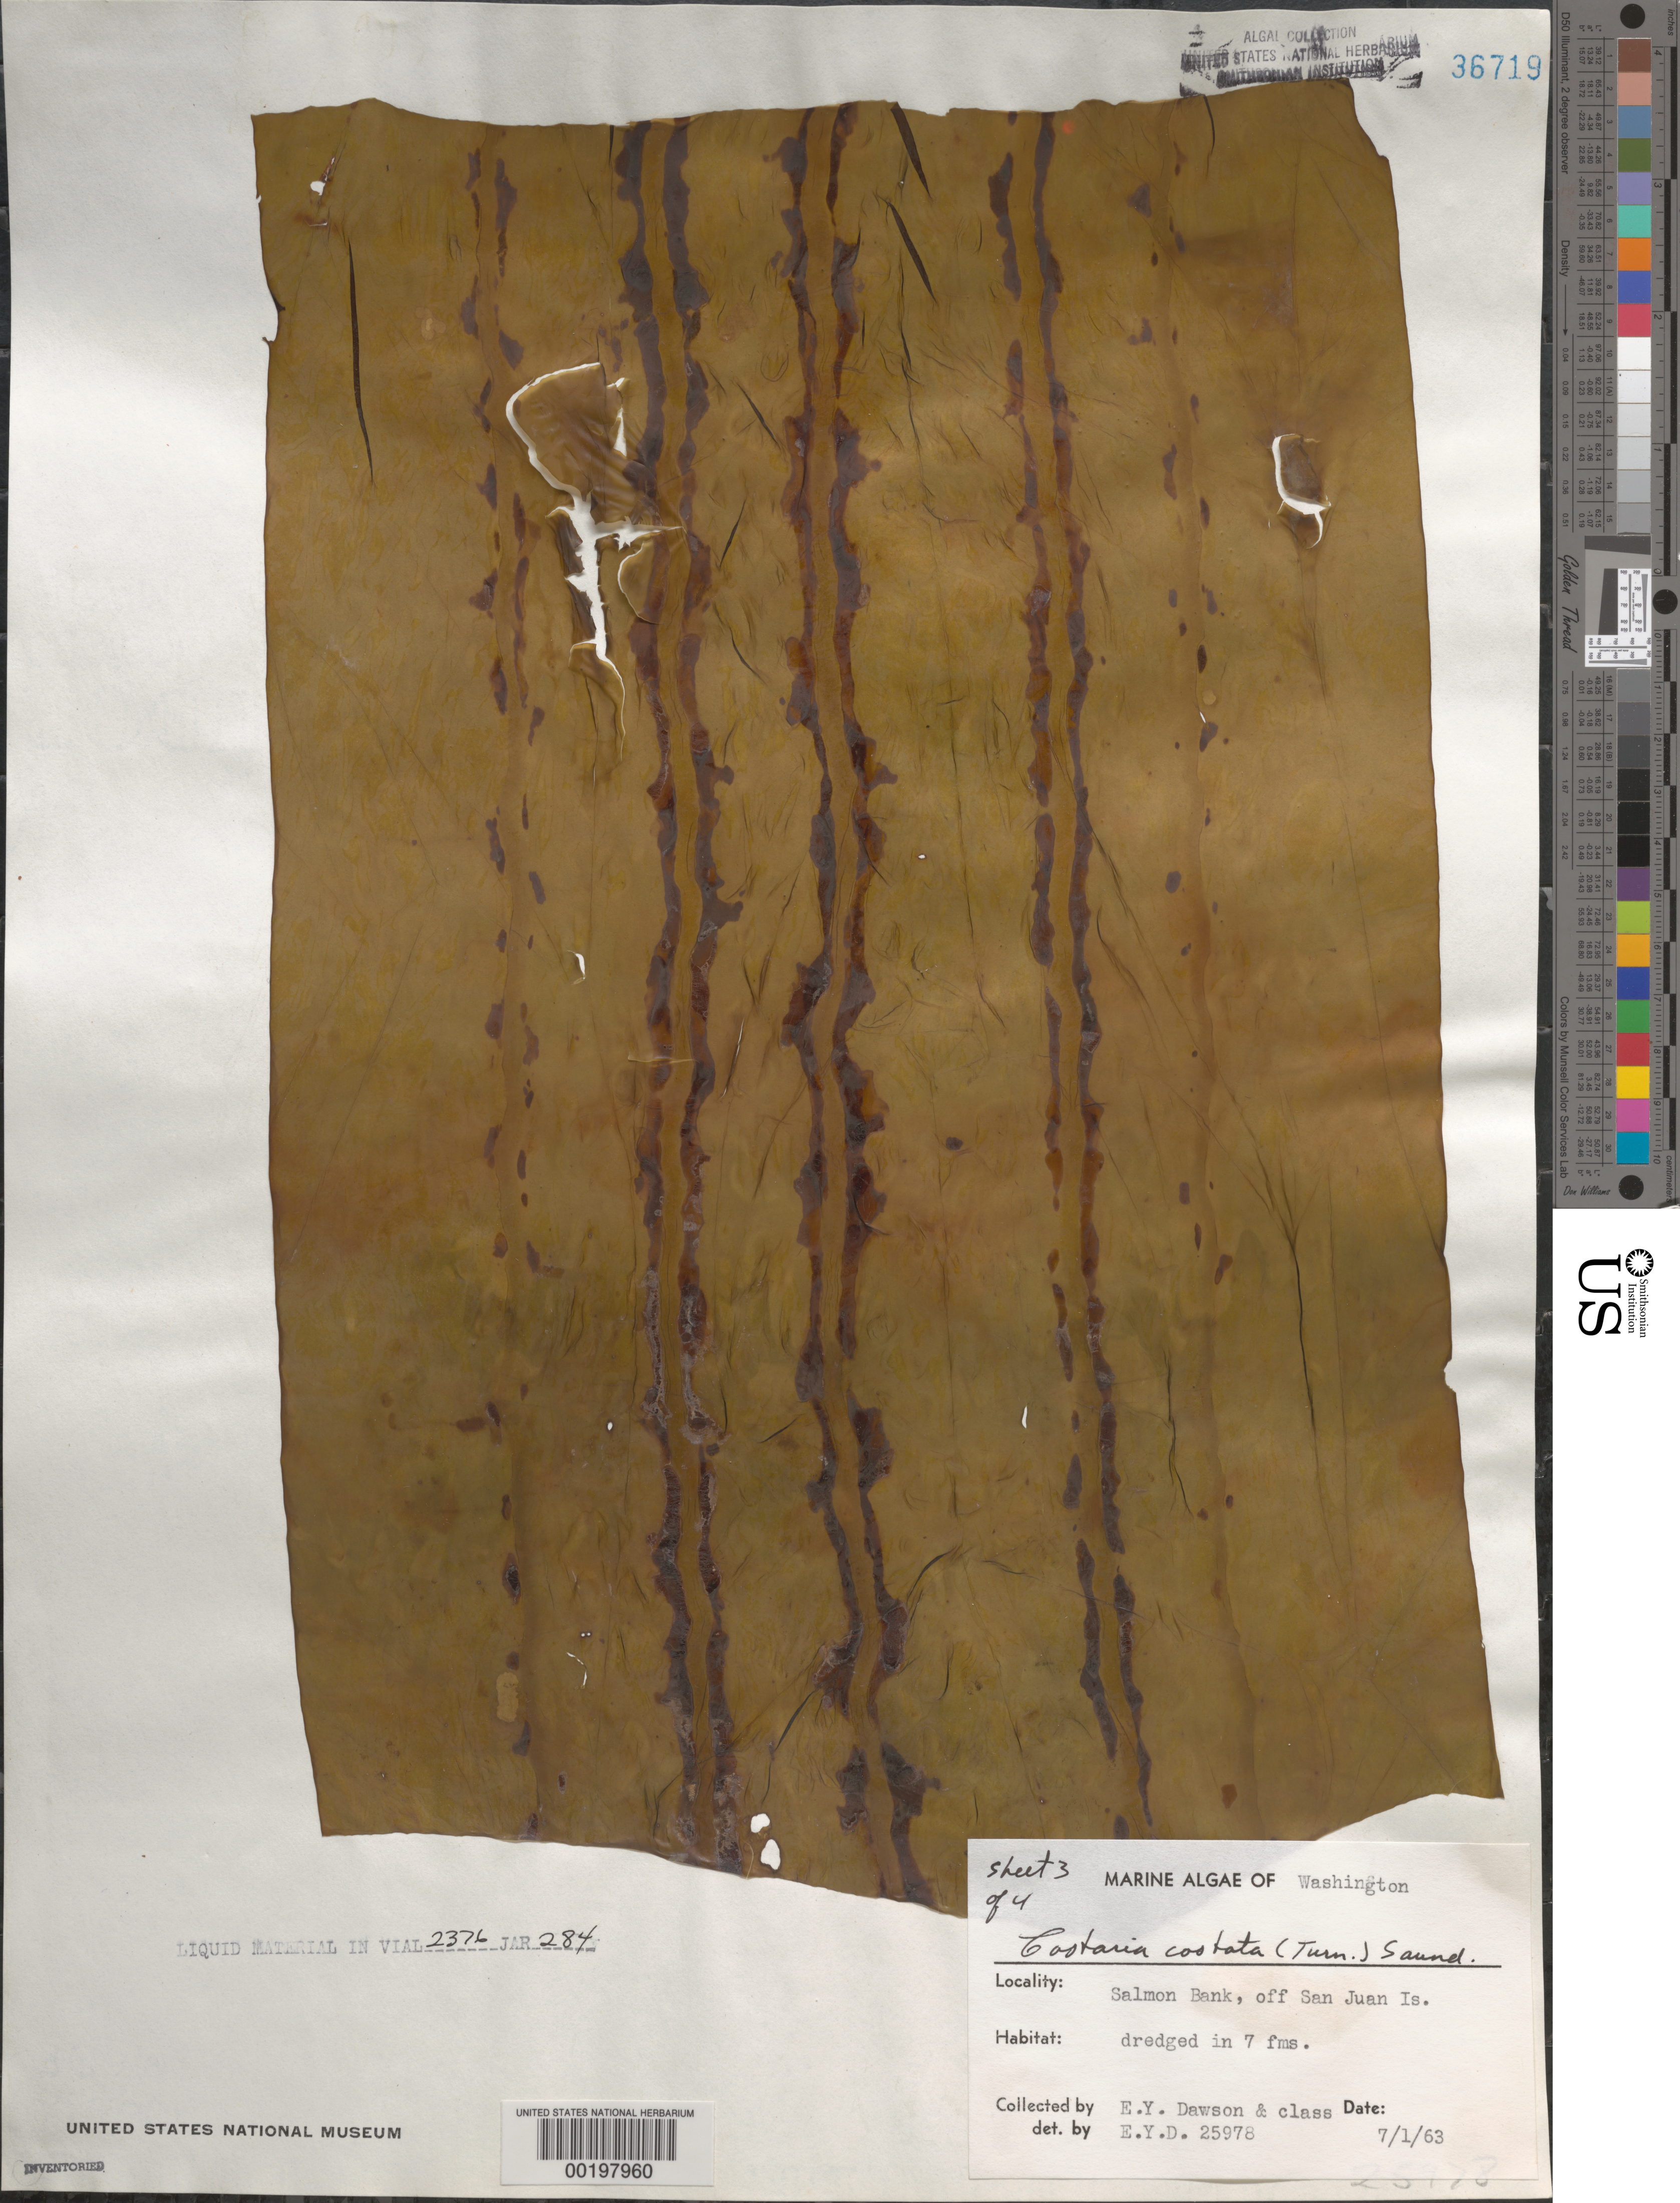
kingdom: Chromista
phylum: Ochrophyta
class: Phaeophyceae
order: Laminariales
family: Costariaceae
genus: Costaria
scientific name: Costaria costata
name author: (C. Agardh) D.A. Saunders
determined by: Dawson, E. Y.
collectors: E. Y. Dawson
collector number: EYD 25978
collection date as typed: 01 Jul 1963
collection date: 1963-07-01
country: United States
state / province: Washington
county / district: San Juan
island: San Juan Island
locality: Salmon Bank, off San Juan Island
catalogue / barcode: US 36719